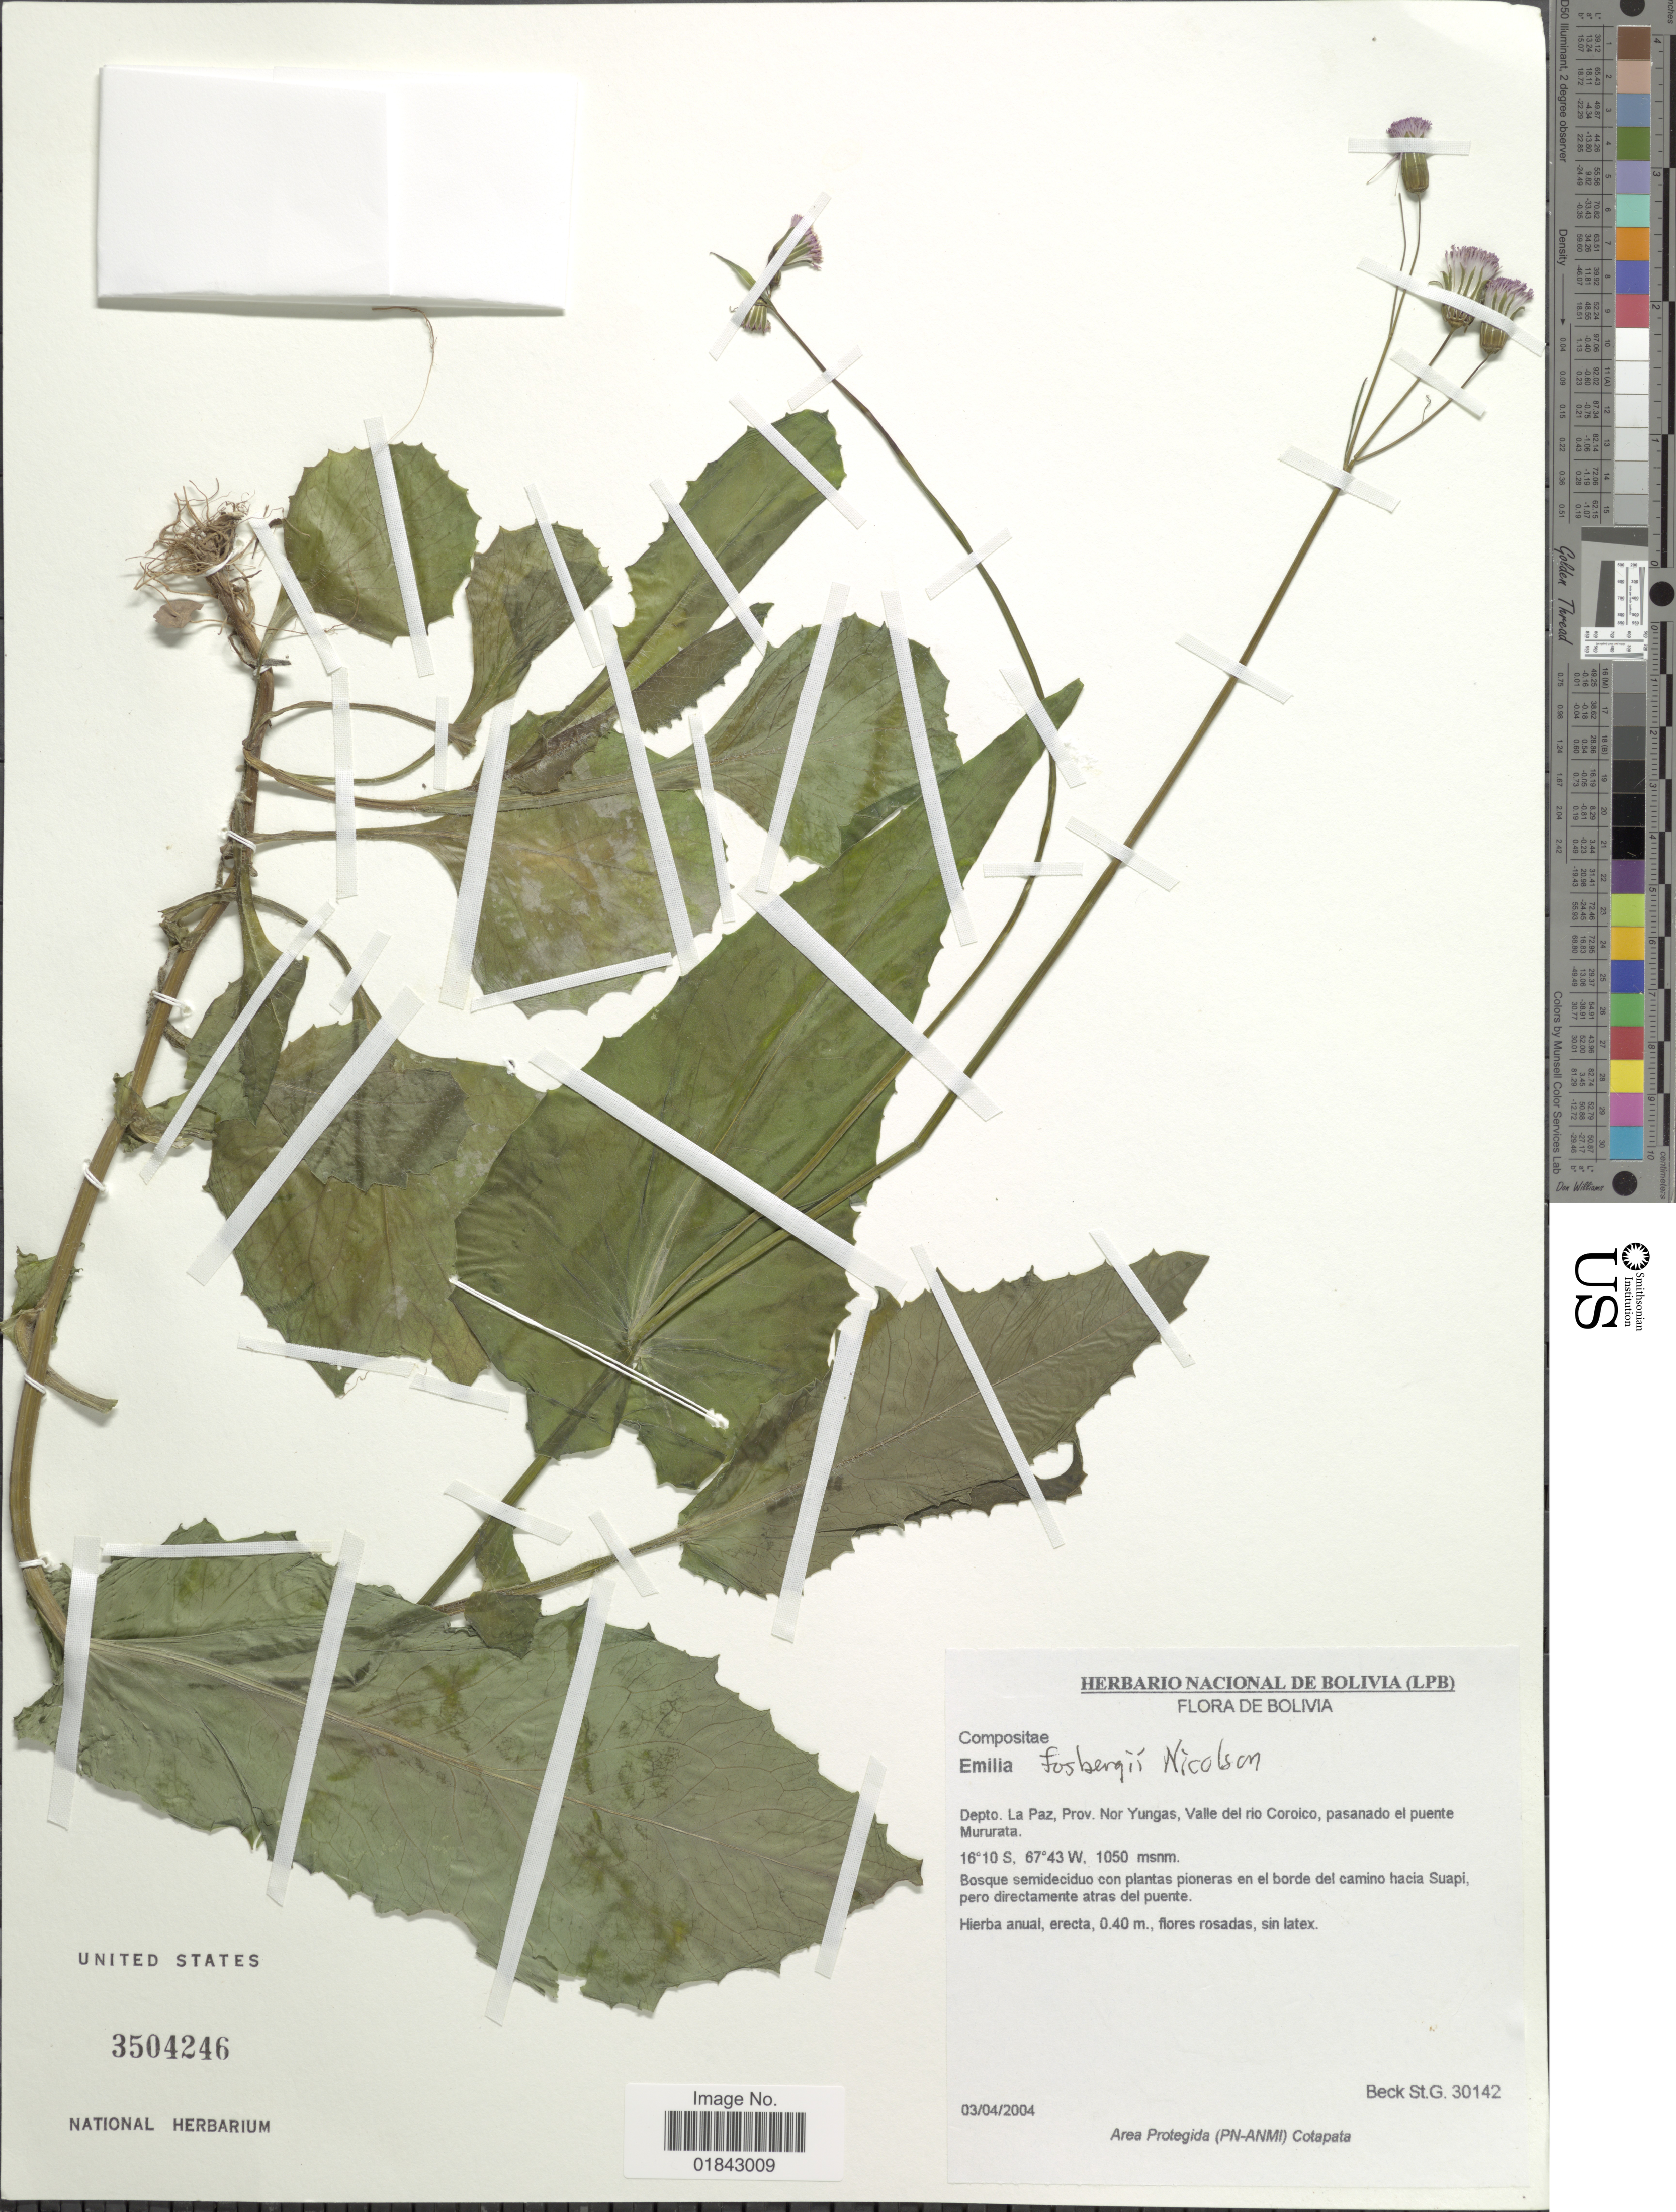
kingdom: Plantae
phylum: Tracheophyta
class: Magnoliopsida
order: Asterales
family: Asteraceae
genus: Emilia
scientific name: Emilia fosbergii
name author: Nicolson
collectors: S. G. Beck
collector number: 30142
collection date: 2004-04-03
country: Bolivia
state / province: La Paz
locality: Prov. Nor Yungas, Valle del rio Coroico, pasanado el puente Mururata, bosque demideciduo con plantas pioneras en el borde del caminho hacia Suapi, pero directamente atras del puente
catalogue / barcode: US 3504246